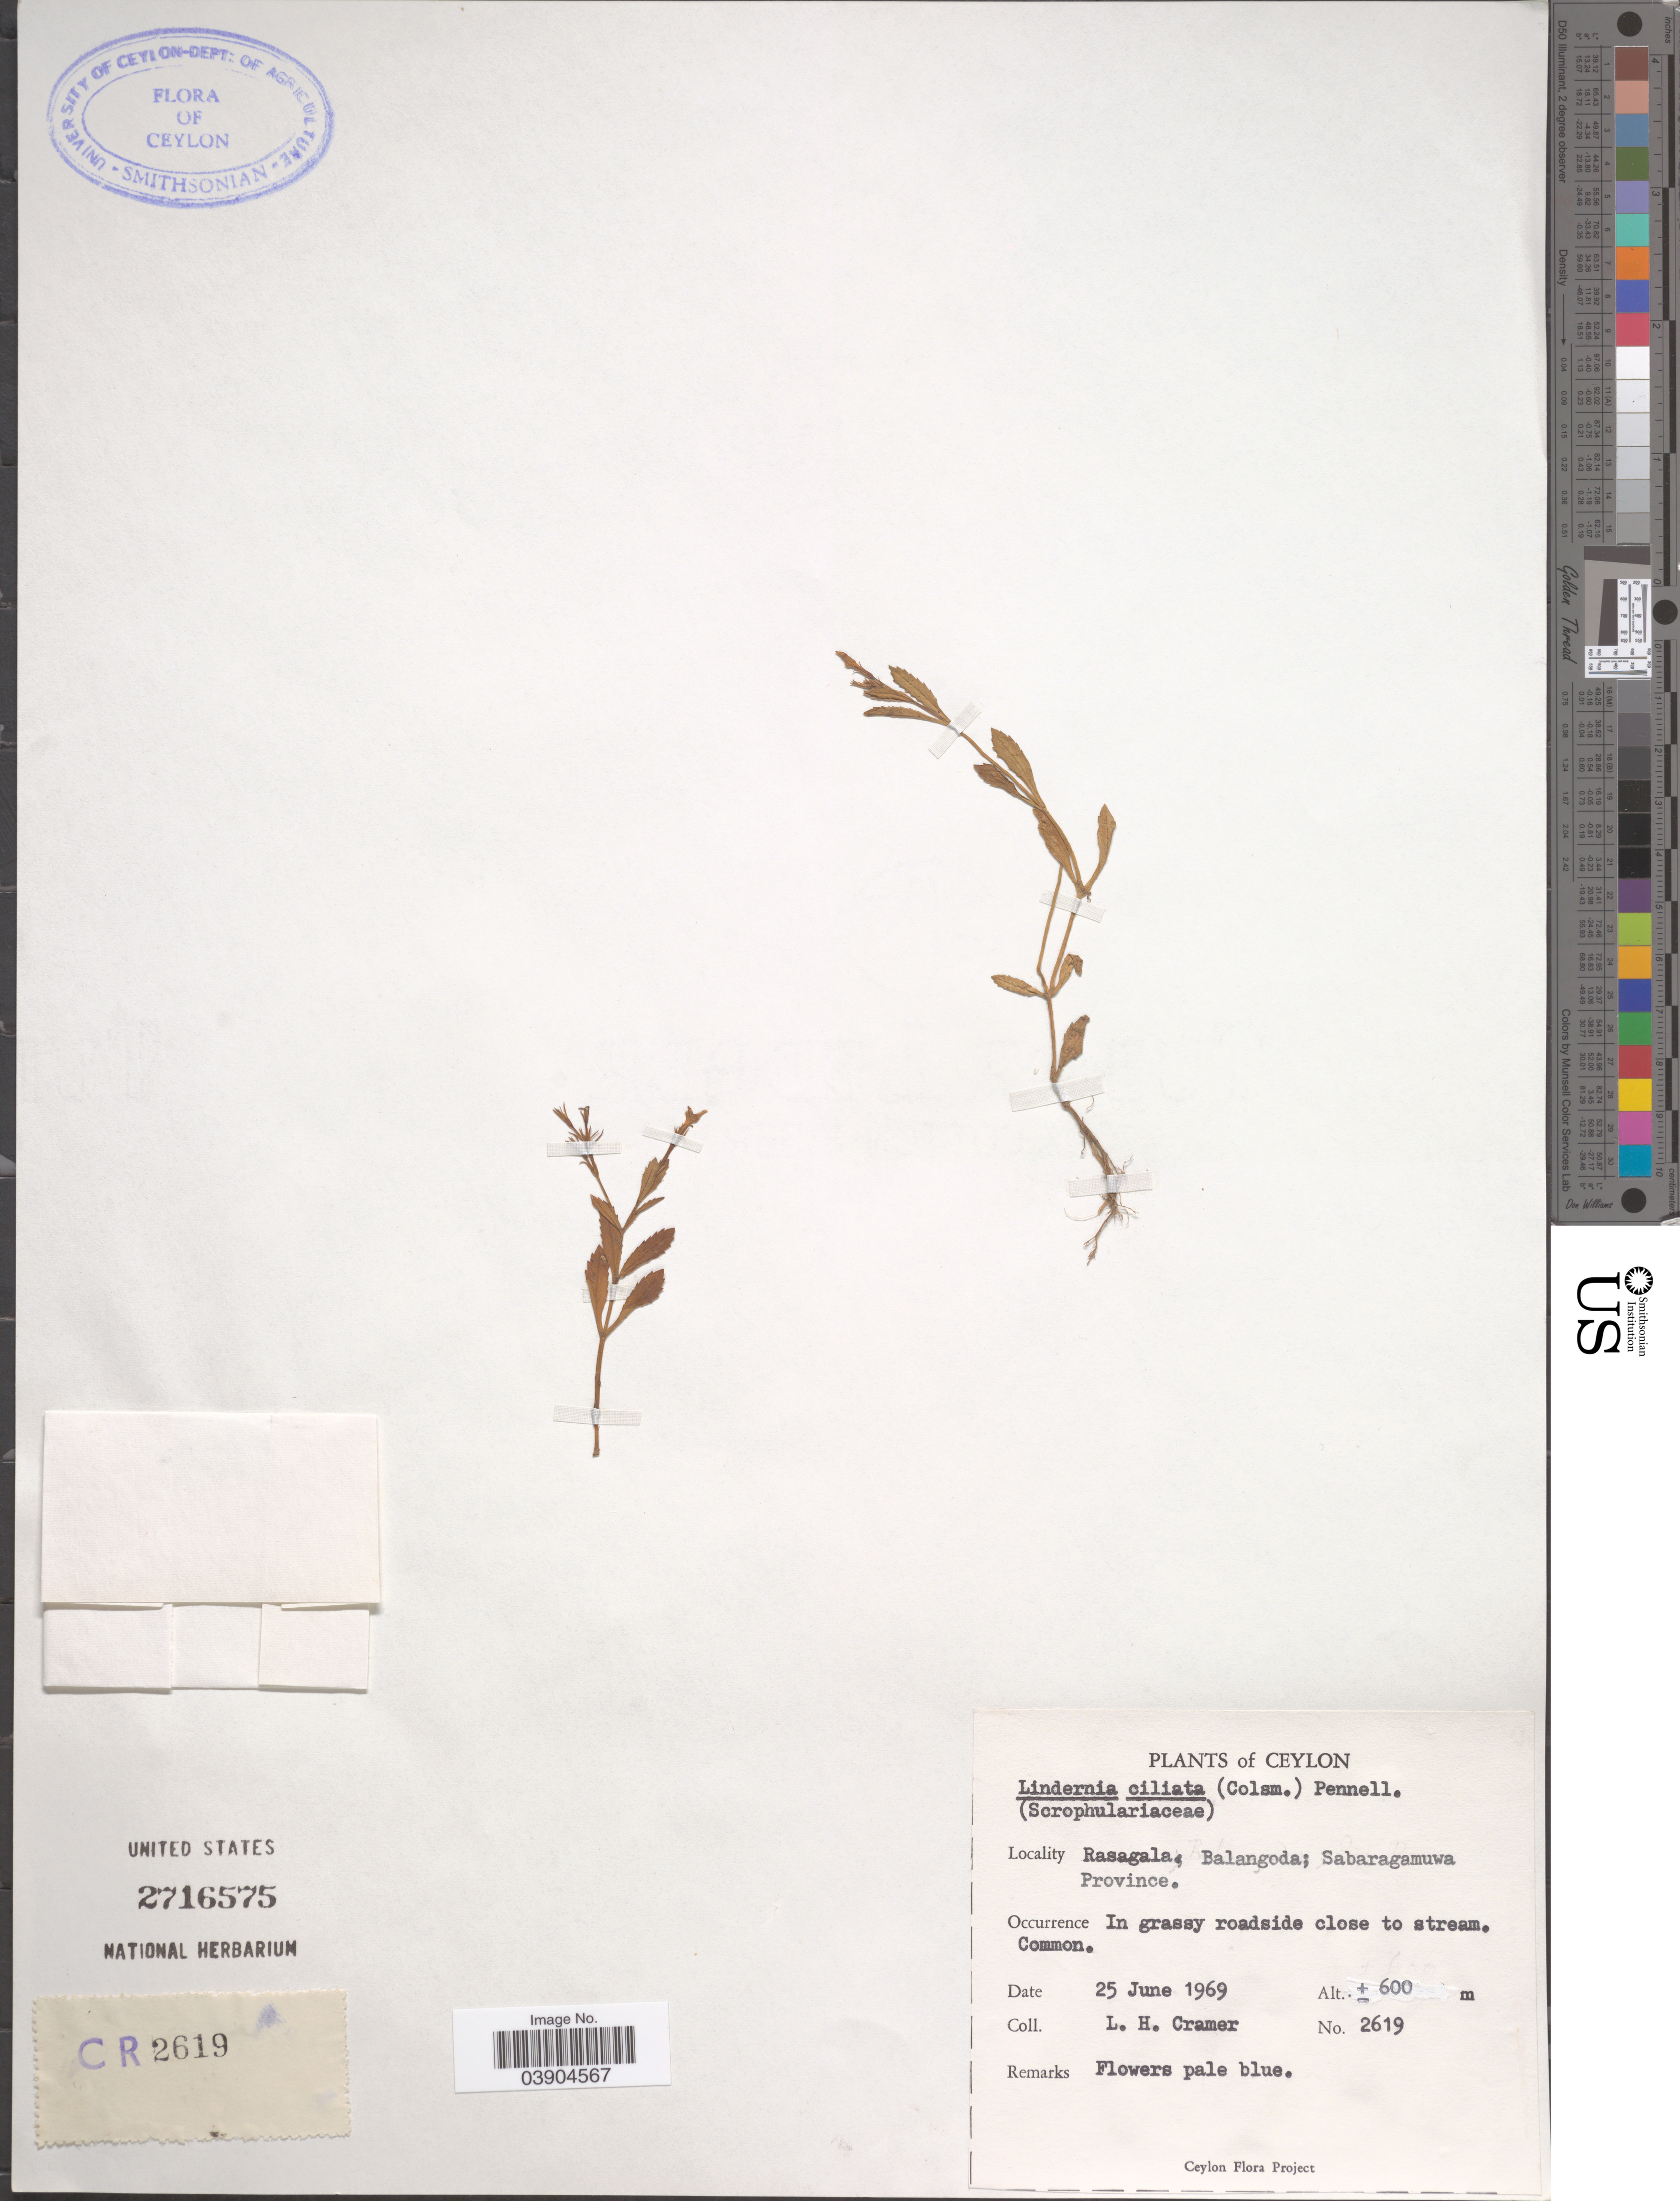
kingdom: Plantae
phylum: Tracheophyta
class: Magnoliopsida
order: Lamiales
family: Linderniaceae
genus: Lindernia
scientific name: Lindernia ciliata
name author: (Colsm.) Pennell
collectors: L. H. Cramer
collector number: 2619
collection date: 1969-06-25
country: Sri Lanka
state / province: Sabaragamuwa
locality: Ceylon. Rasagala, Balangoda.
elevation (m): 600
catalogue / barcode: US 2716575